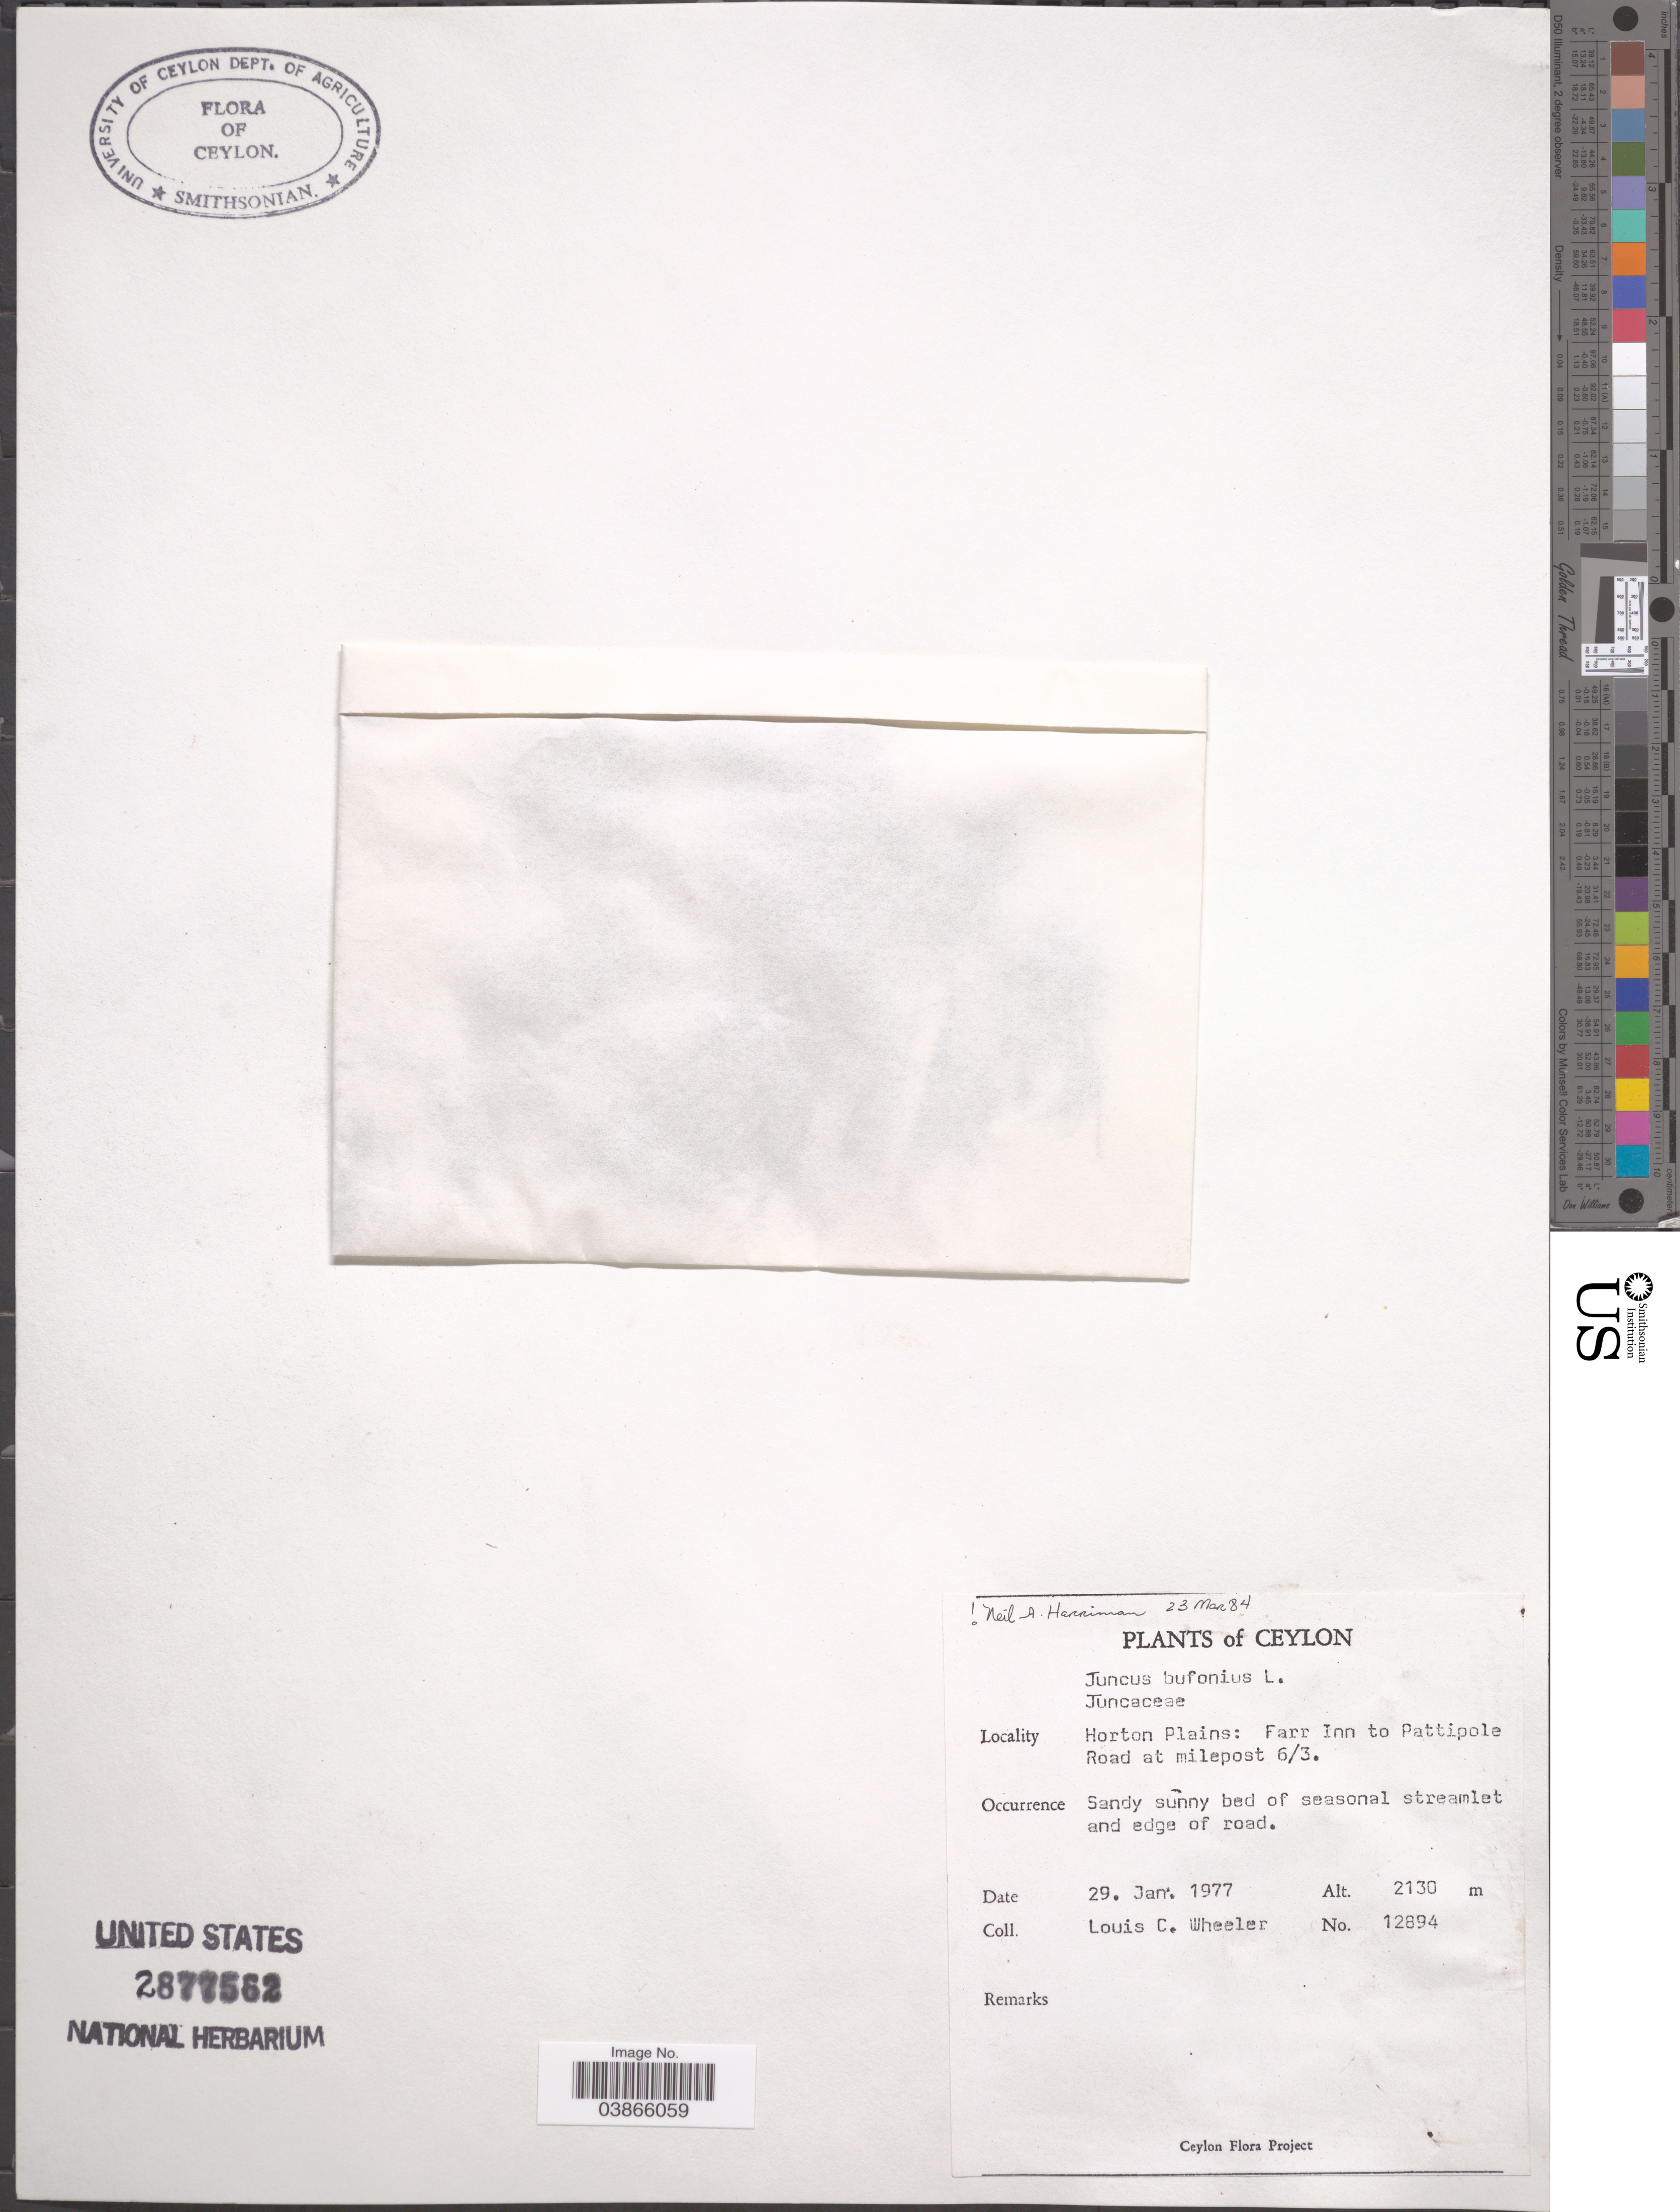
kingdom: Plantae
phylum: Tracheophyta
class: Liliopsida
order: Poales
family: Juncaceae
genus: Juncus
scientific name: Juncus bufonius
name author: L.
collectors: L. C. Wheeler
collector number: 12894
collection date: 1977-01-29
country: Sri Lanka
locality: Ceylon. Horton Plain: Farr Inn to Pattipole Road at milepost 6/3. Sandy sunny bed of seasonal streamlet and edge of road.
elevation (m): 2130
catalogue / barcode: US 2877562